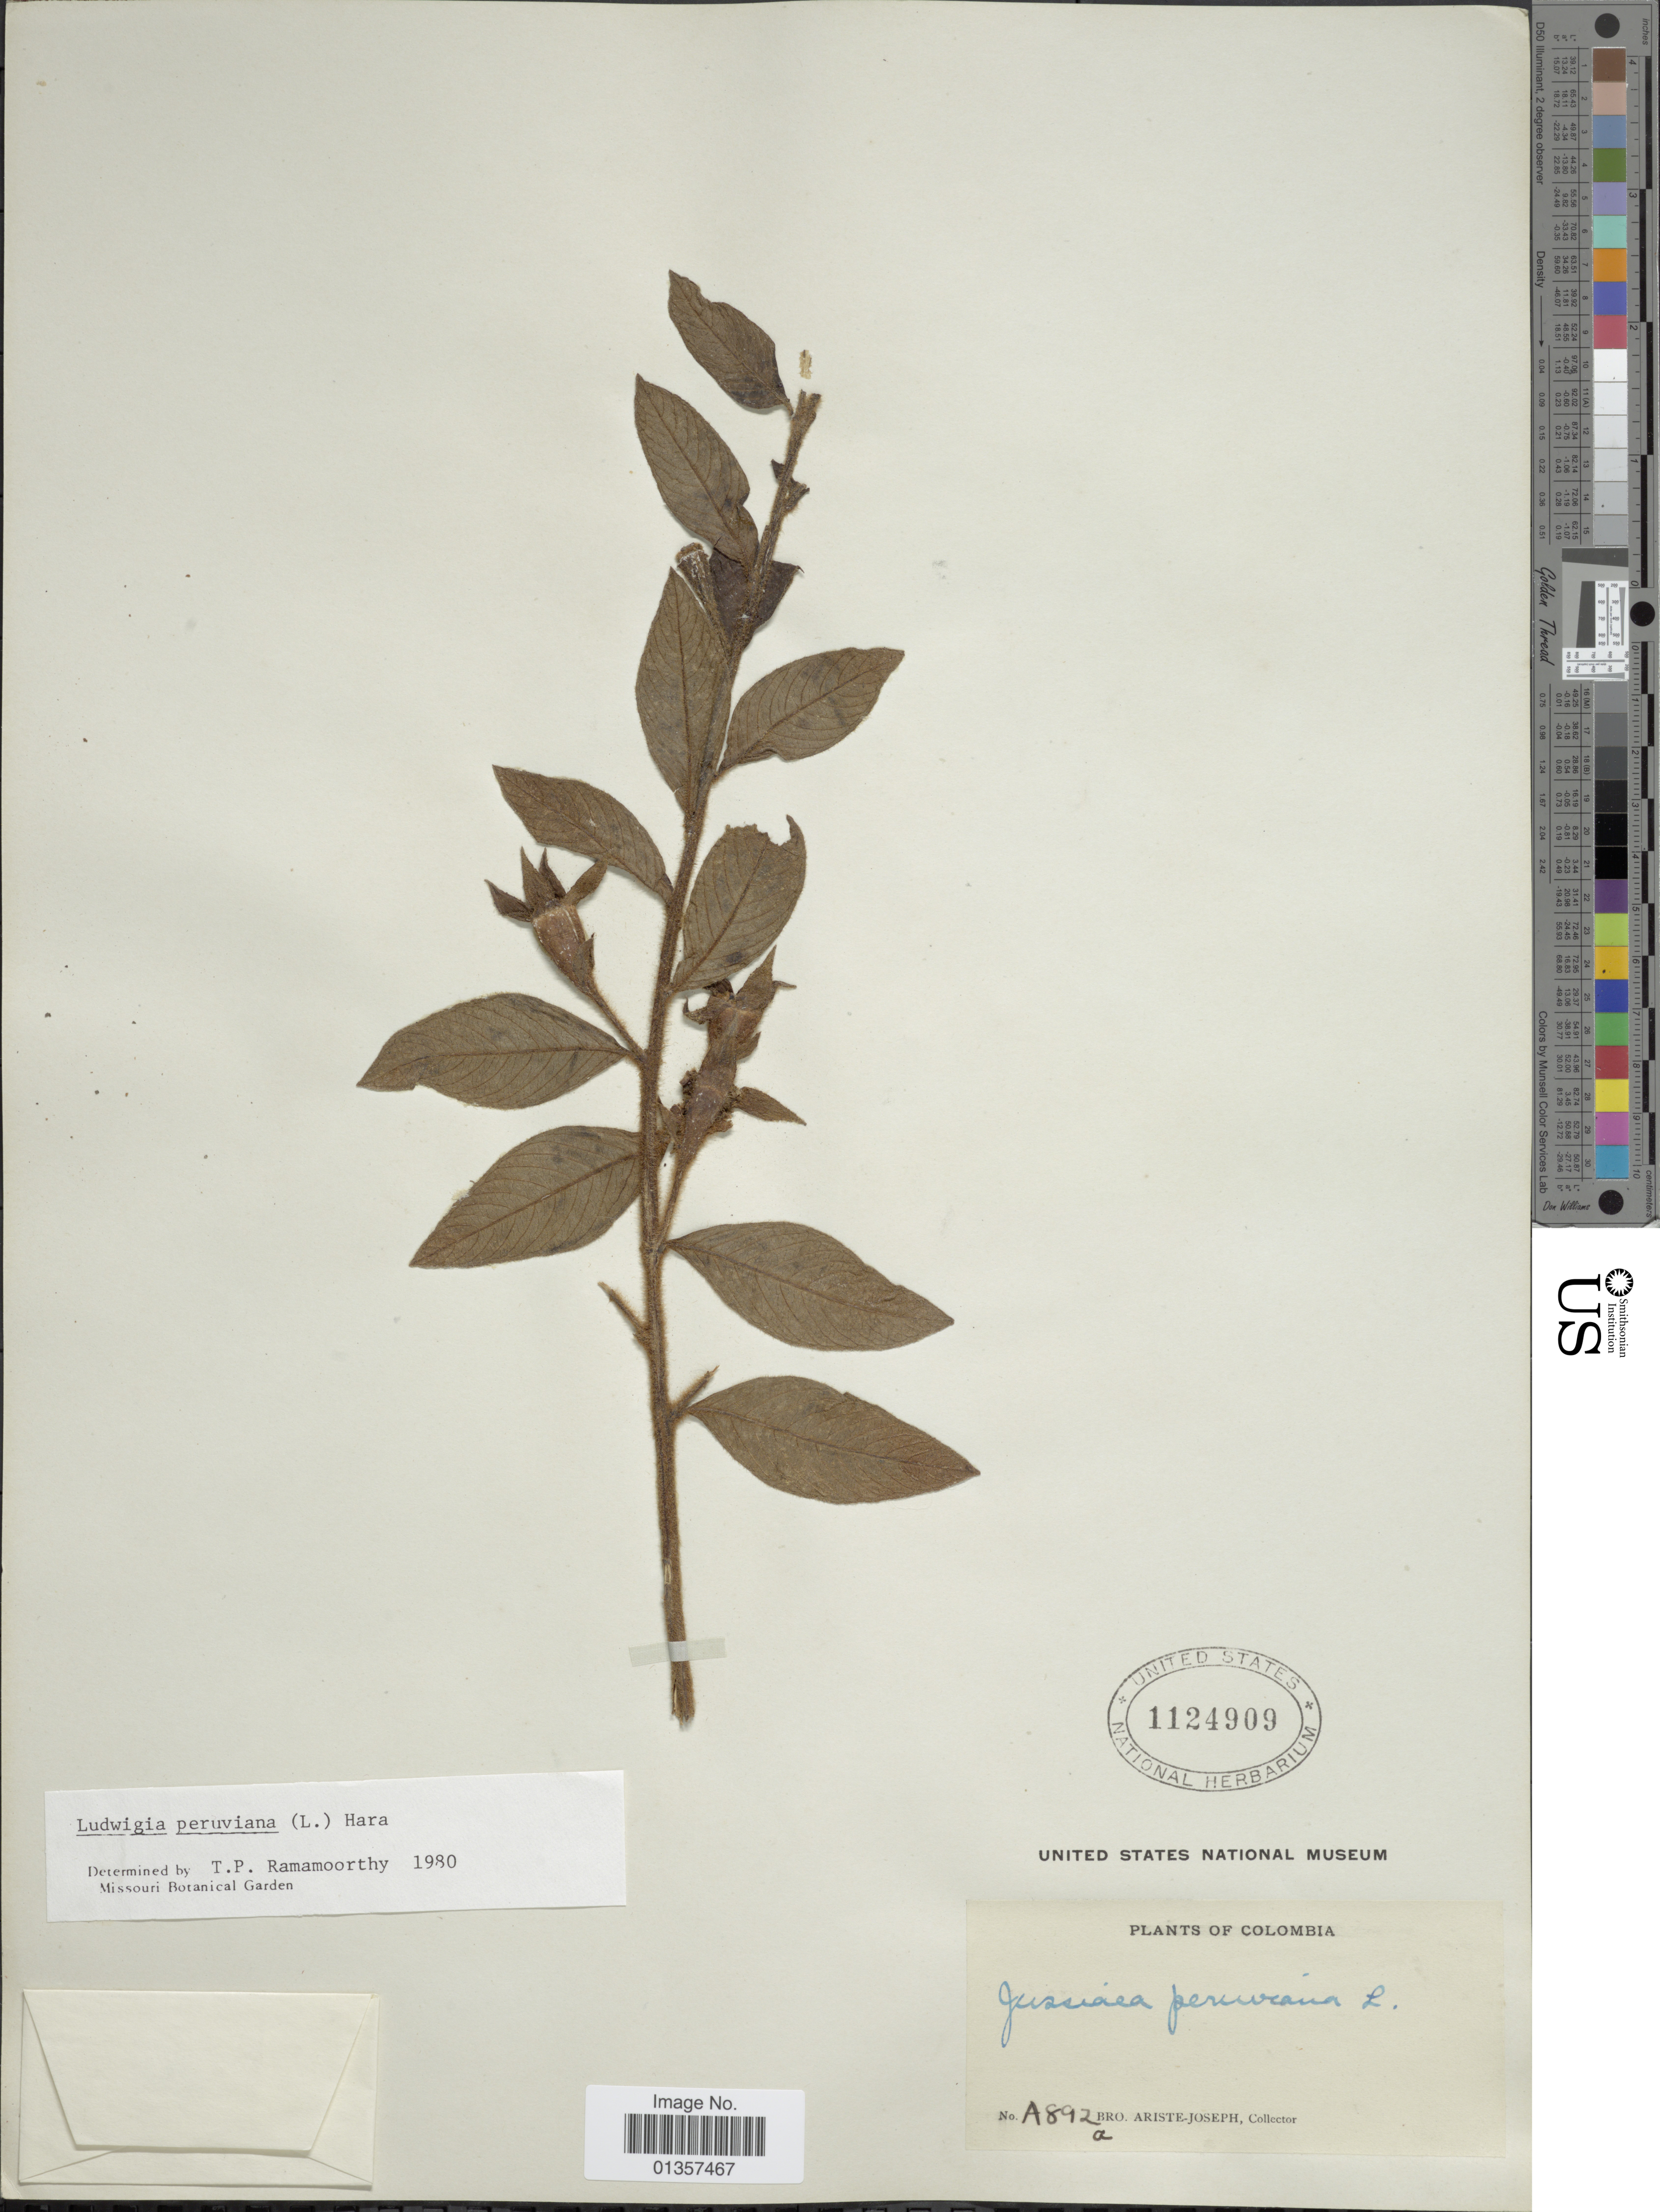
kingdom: Plantae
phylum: Tracheophyta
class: Magnoliopsida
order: Myrtales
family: Onagraceae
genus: Ludwigia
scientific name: Ludwigia peruviana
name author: (L.) H. Hara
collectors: Bro. Ariste-Joseph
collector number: A892a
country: Colombia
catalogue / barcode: US 1124909